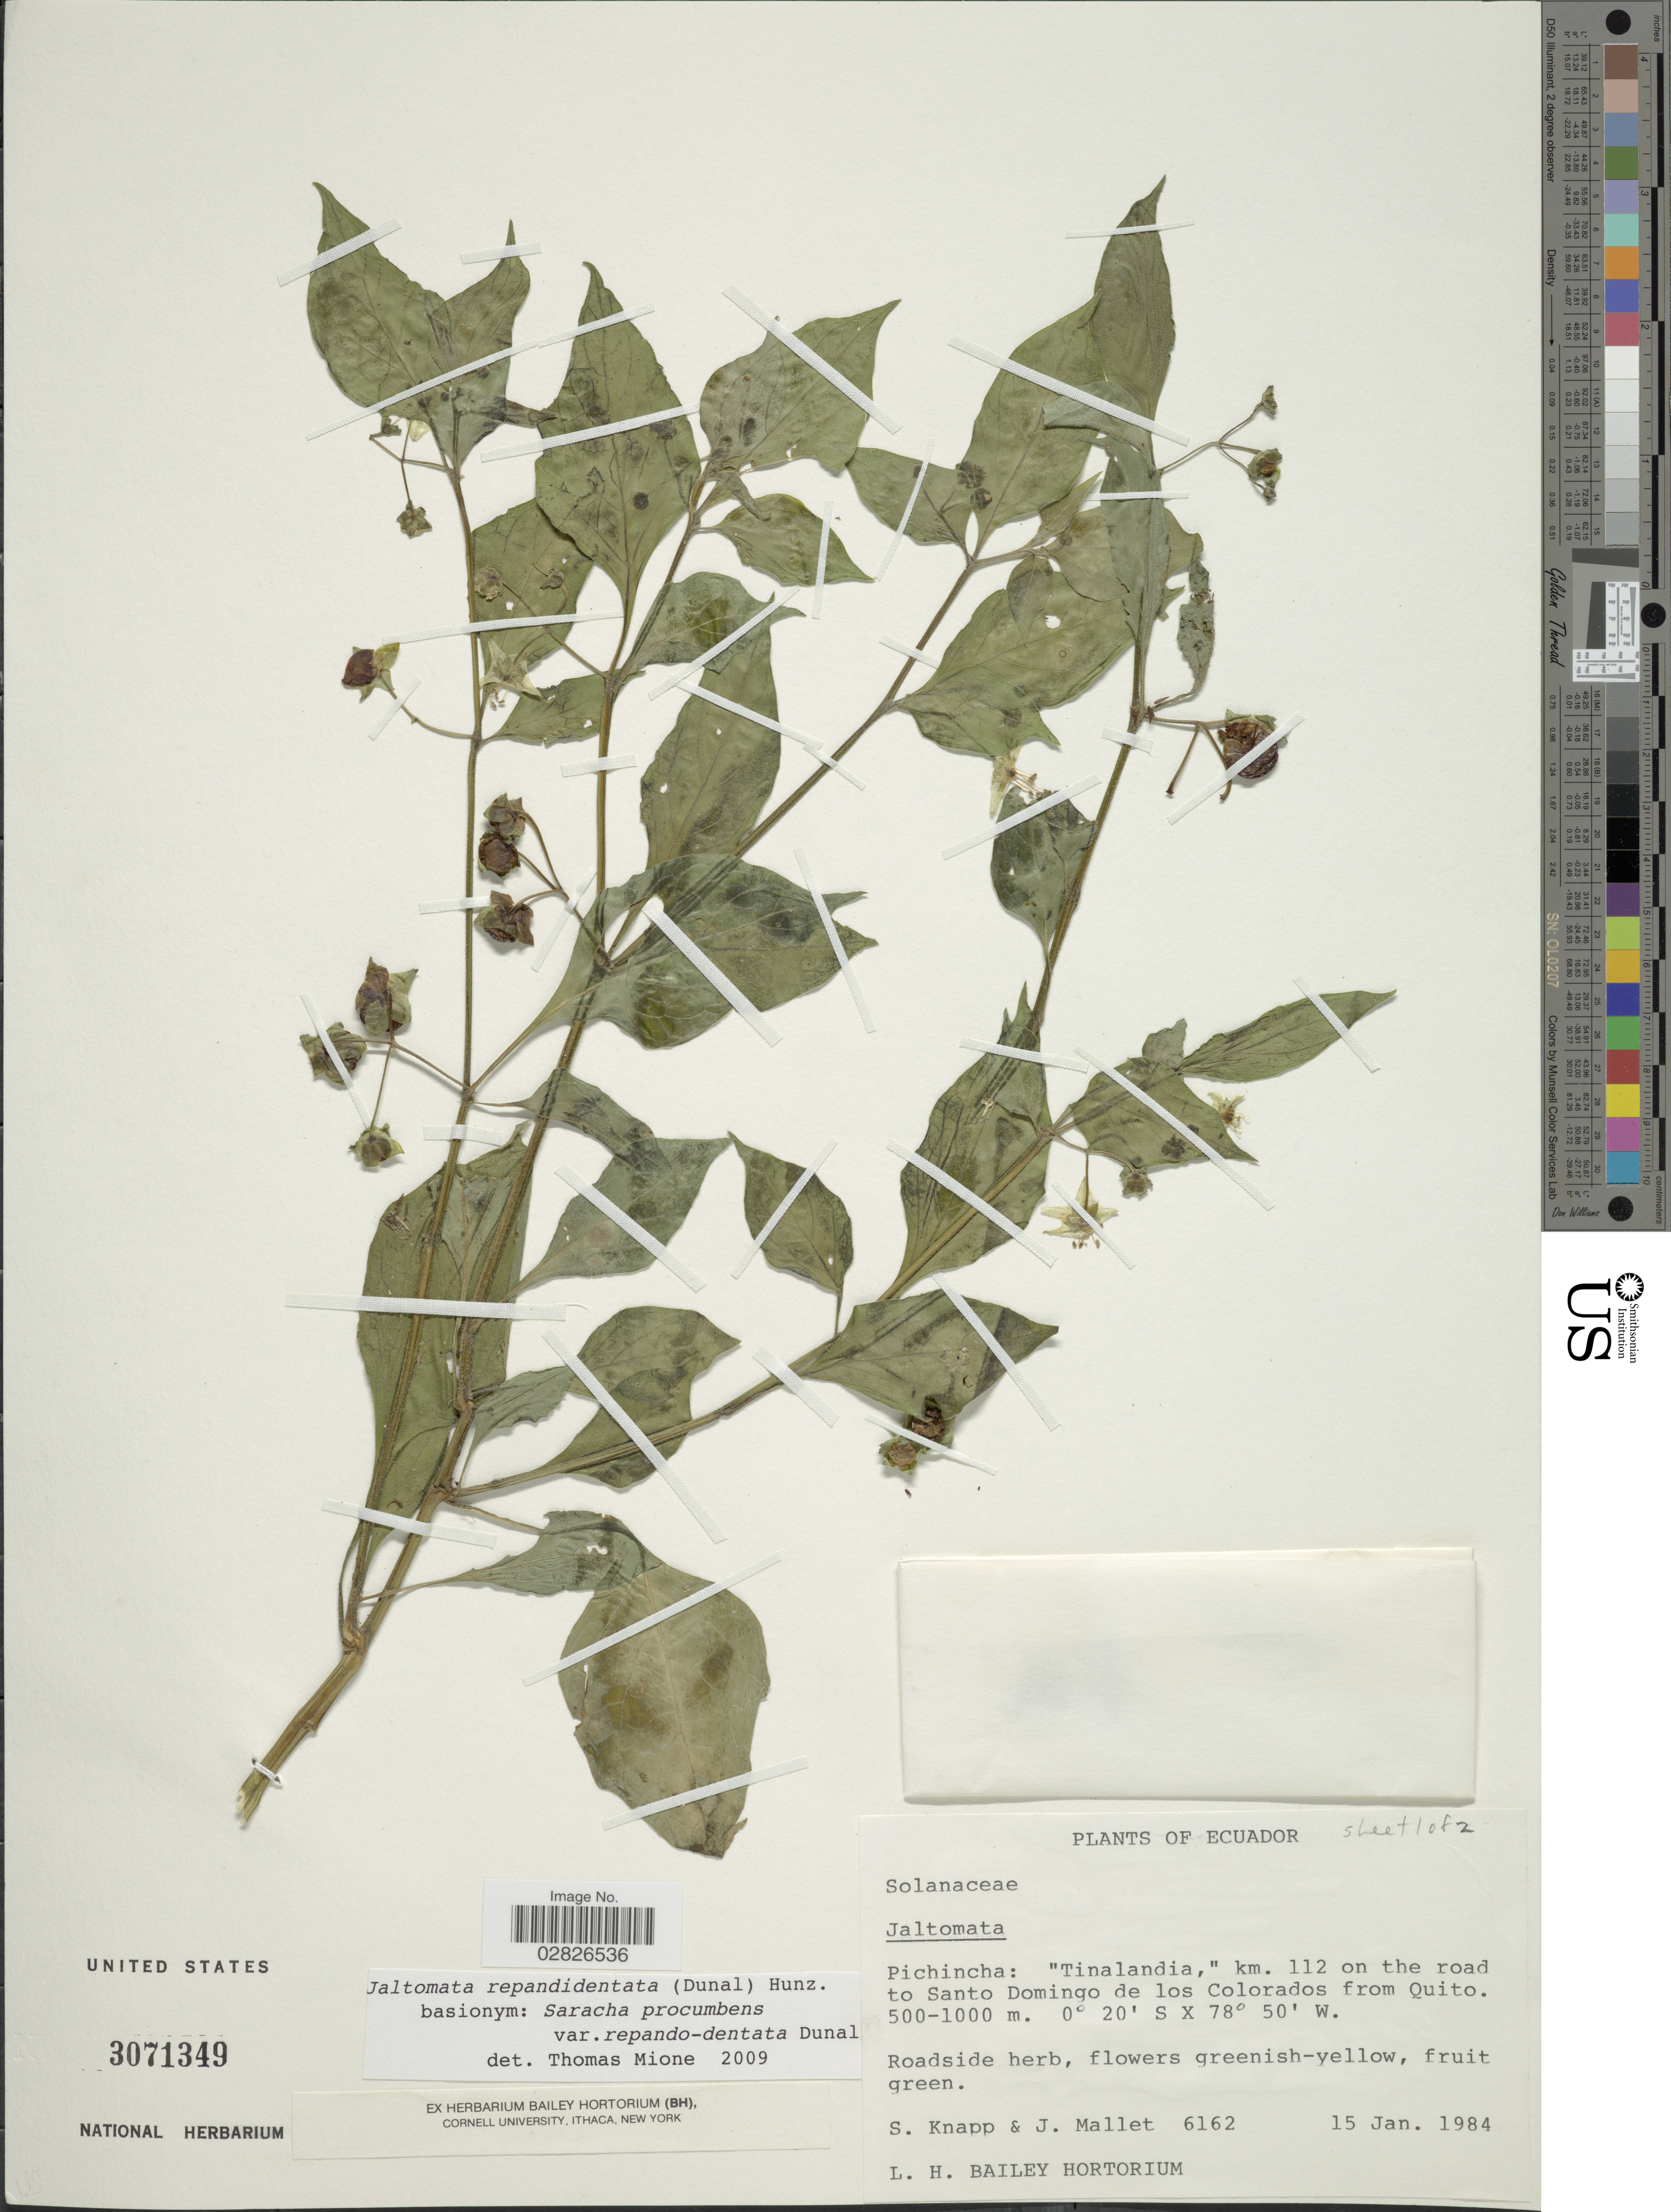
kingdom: Plantae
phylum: Tracheophyta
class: Magnoliopsida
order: Solanales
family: Solanaceae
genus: Jaltomata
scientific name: Jaltomata repandidentata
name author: (Dunal) Hunz.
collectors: S. Knapp & J. Mallet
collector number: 6162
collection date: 1984-01-15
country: Ecuador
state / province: Pichincha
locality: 'Tinalandia', km. 112 on the road to Santo Domingo de los Colorados from Quito.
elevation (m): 500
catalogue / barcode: US 3071349